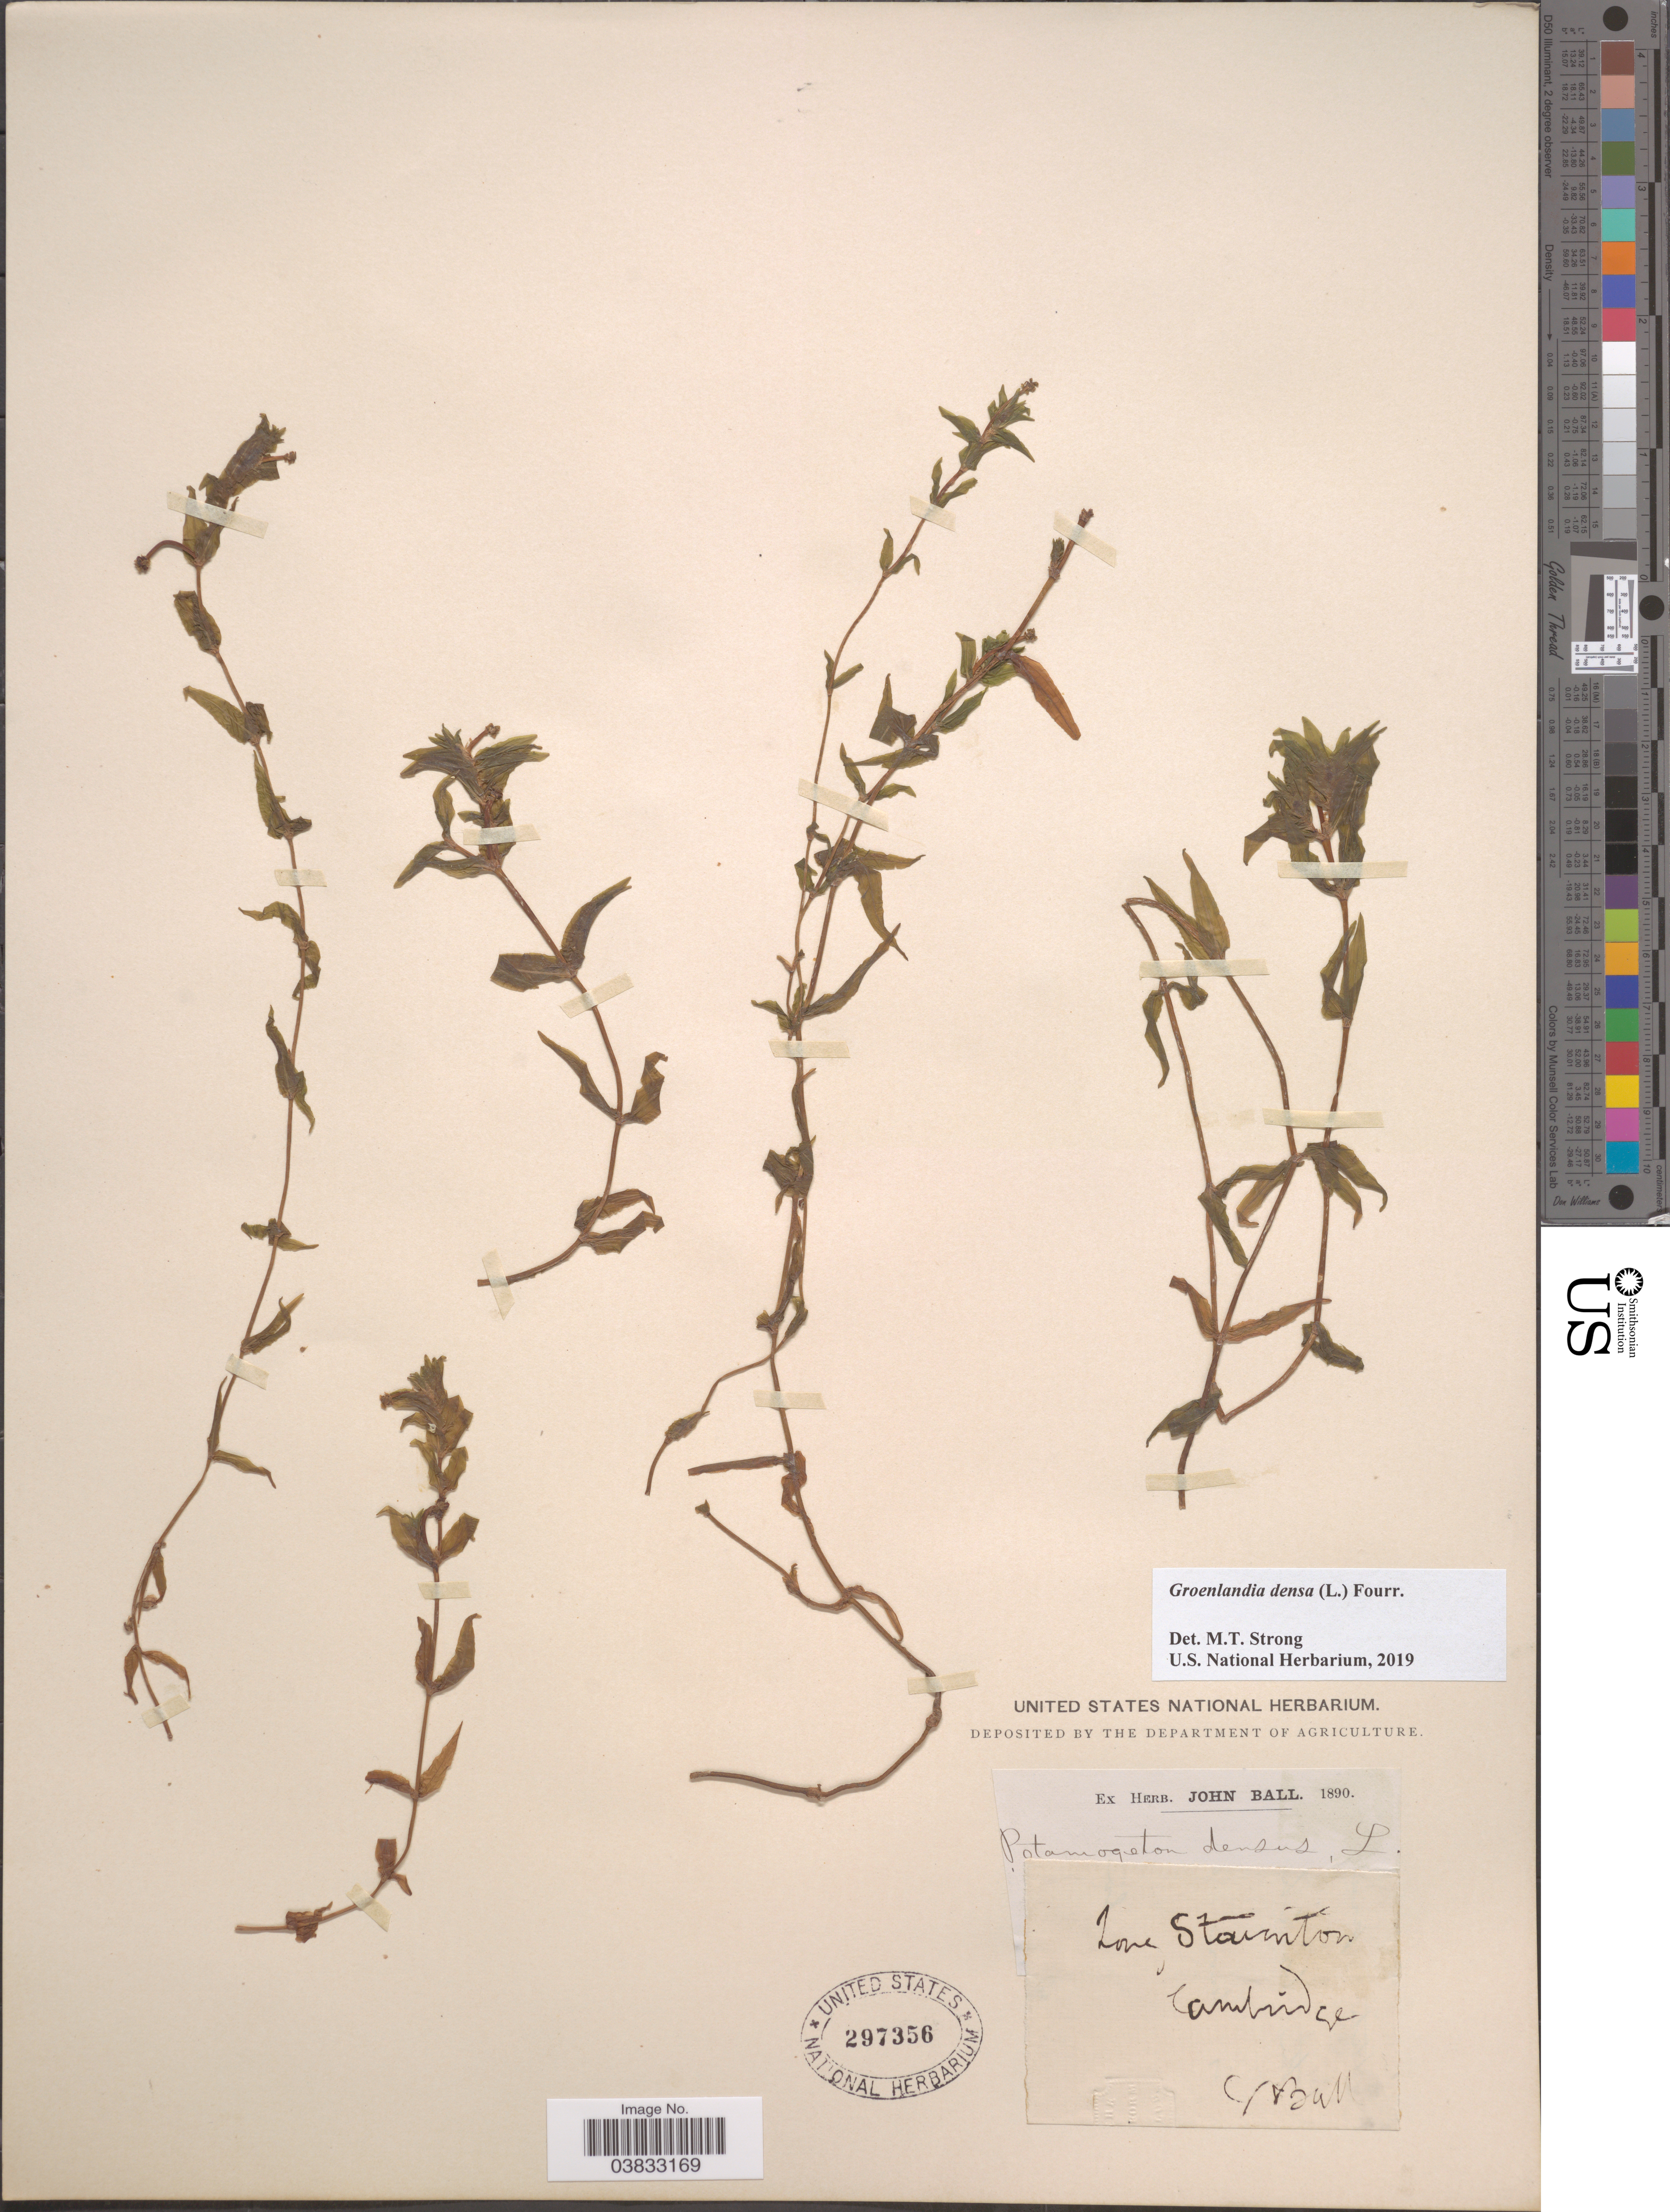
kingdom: Plantae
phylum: Tracheophyta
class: Liliopsida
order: Alismatales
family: Potamogetonaceae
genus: Groenlandia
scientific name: Groenlandia densa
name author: Fourr.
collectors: J. Ball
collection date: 1890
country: United Kingdom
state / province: England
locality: Zone Stainton. Cambridge.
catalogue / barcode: US 297356